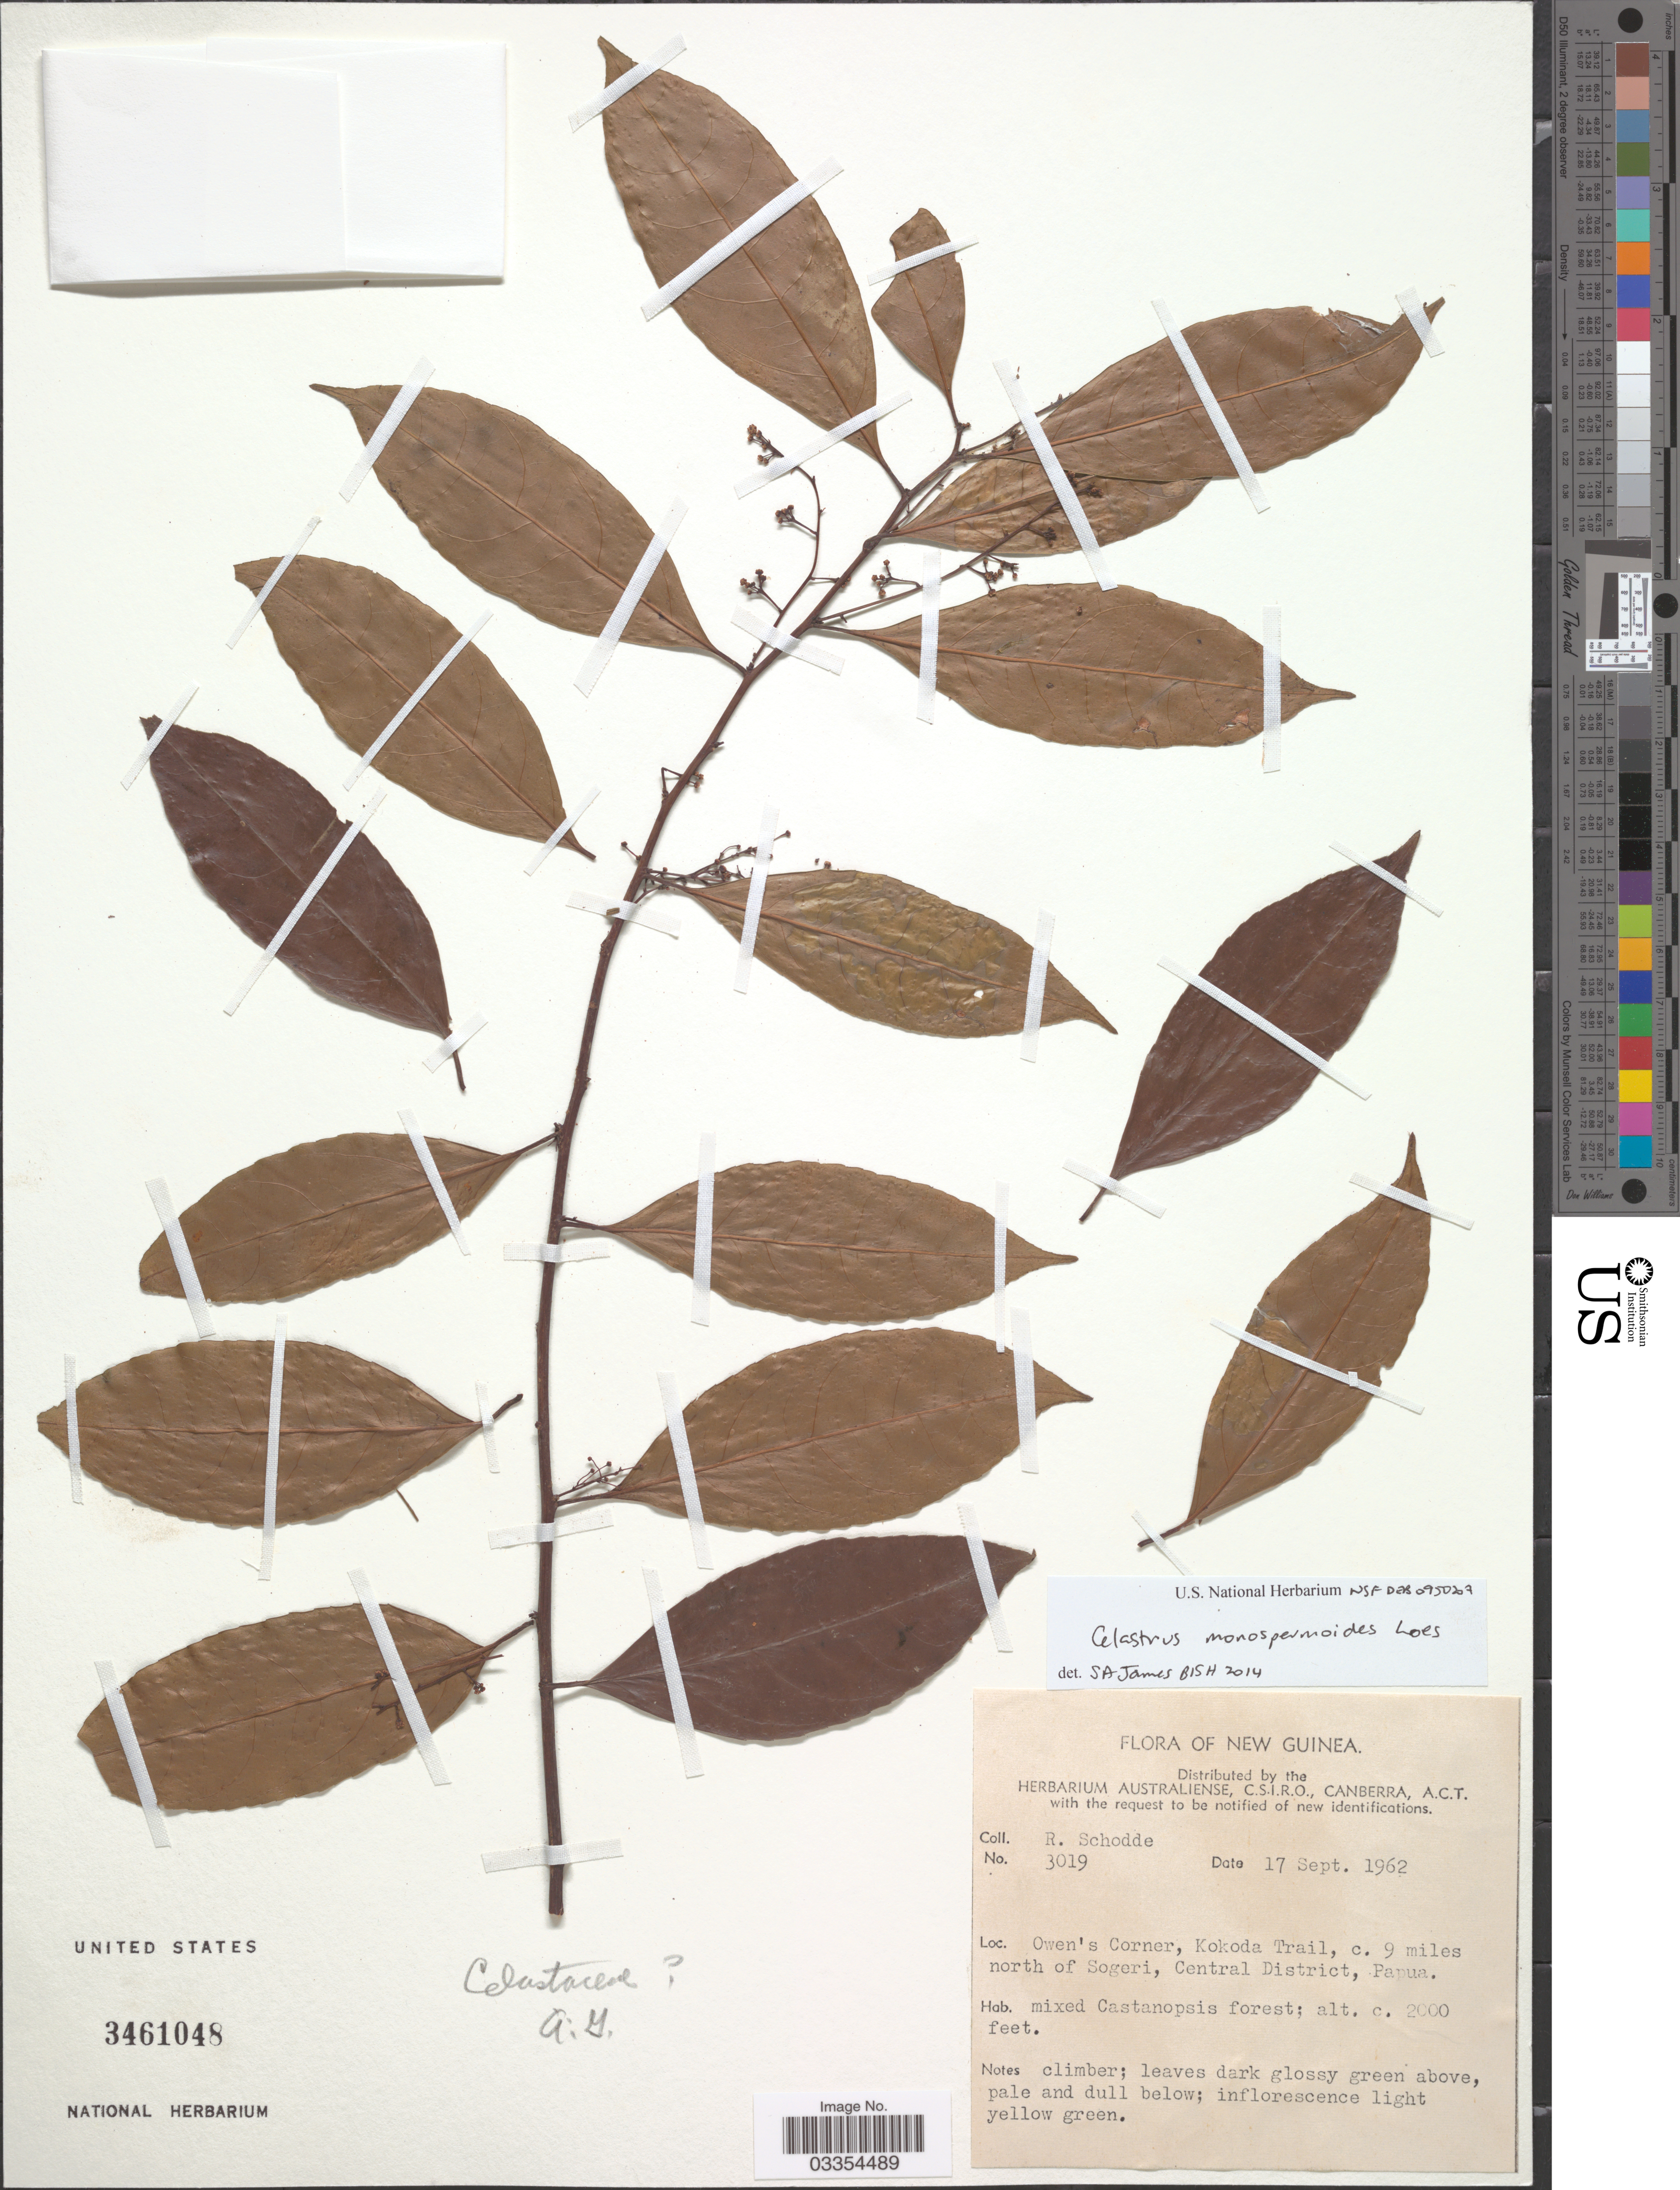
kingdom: Plantae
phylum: Tracheophyta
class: Magnoliopsida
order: Celastrales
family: Celastraceae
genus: Celastrus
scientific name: Celastrus monospermoides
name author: Loes.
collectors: R. Schodde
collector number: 3019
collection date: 1962-09-17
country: Papua New Guinea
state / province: Central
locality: New Guinea, Owen's Corner, Kokoda Trail, c. 9 miles north of Sogeri, Central District, Papua.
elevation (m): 610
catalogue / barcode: US 3461048